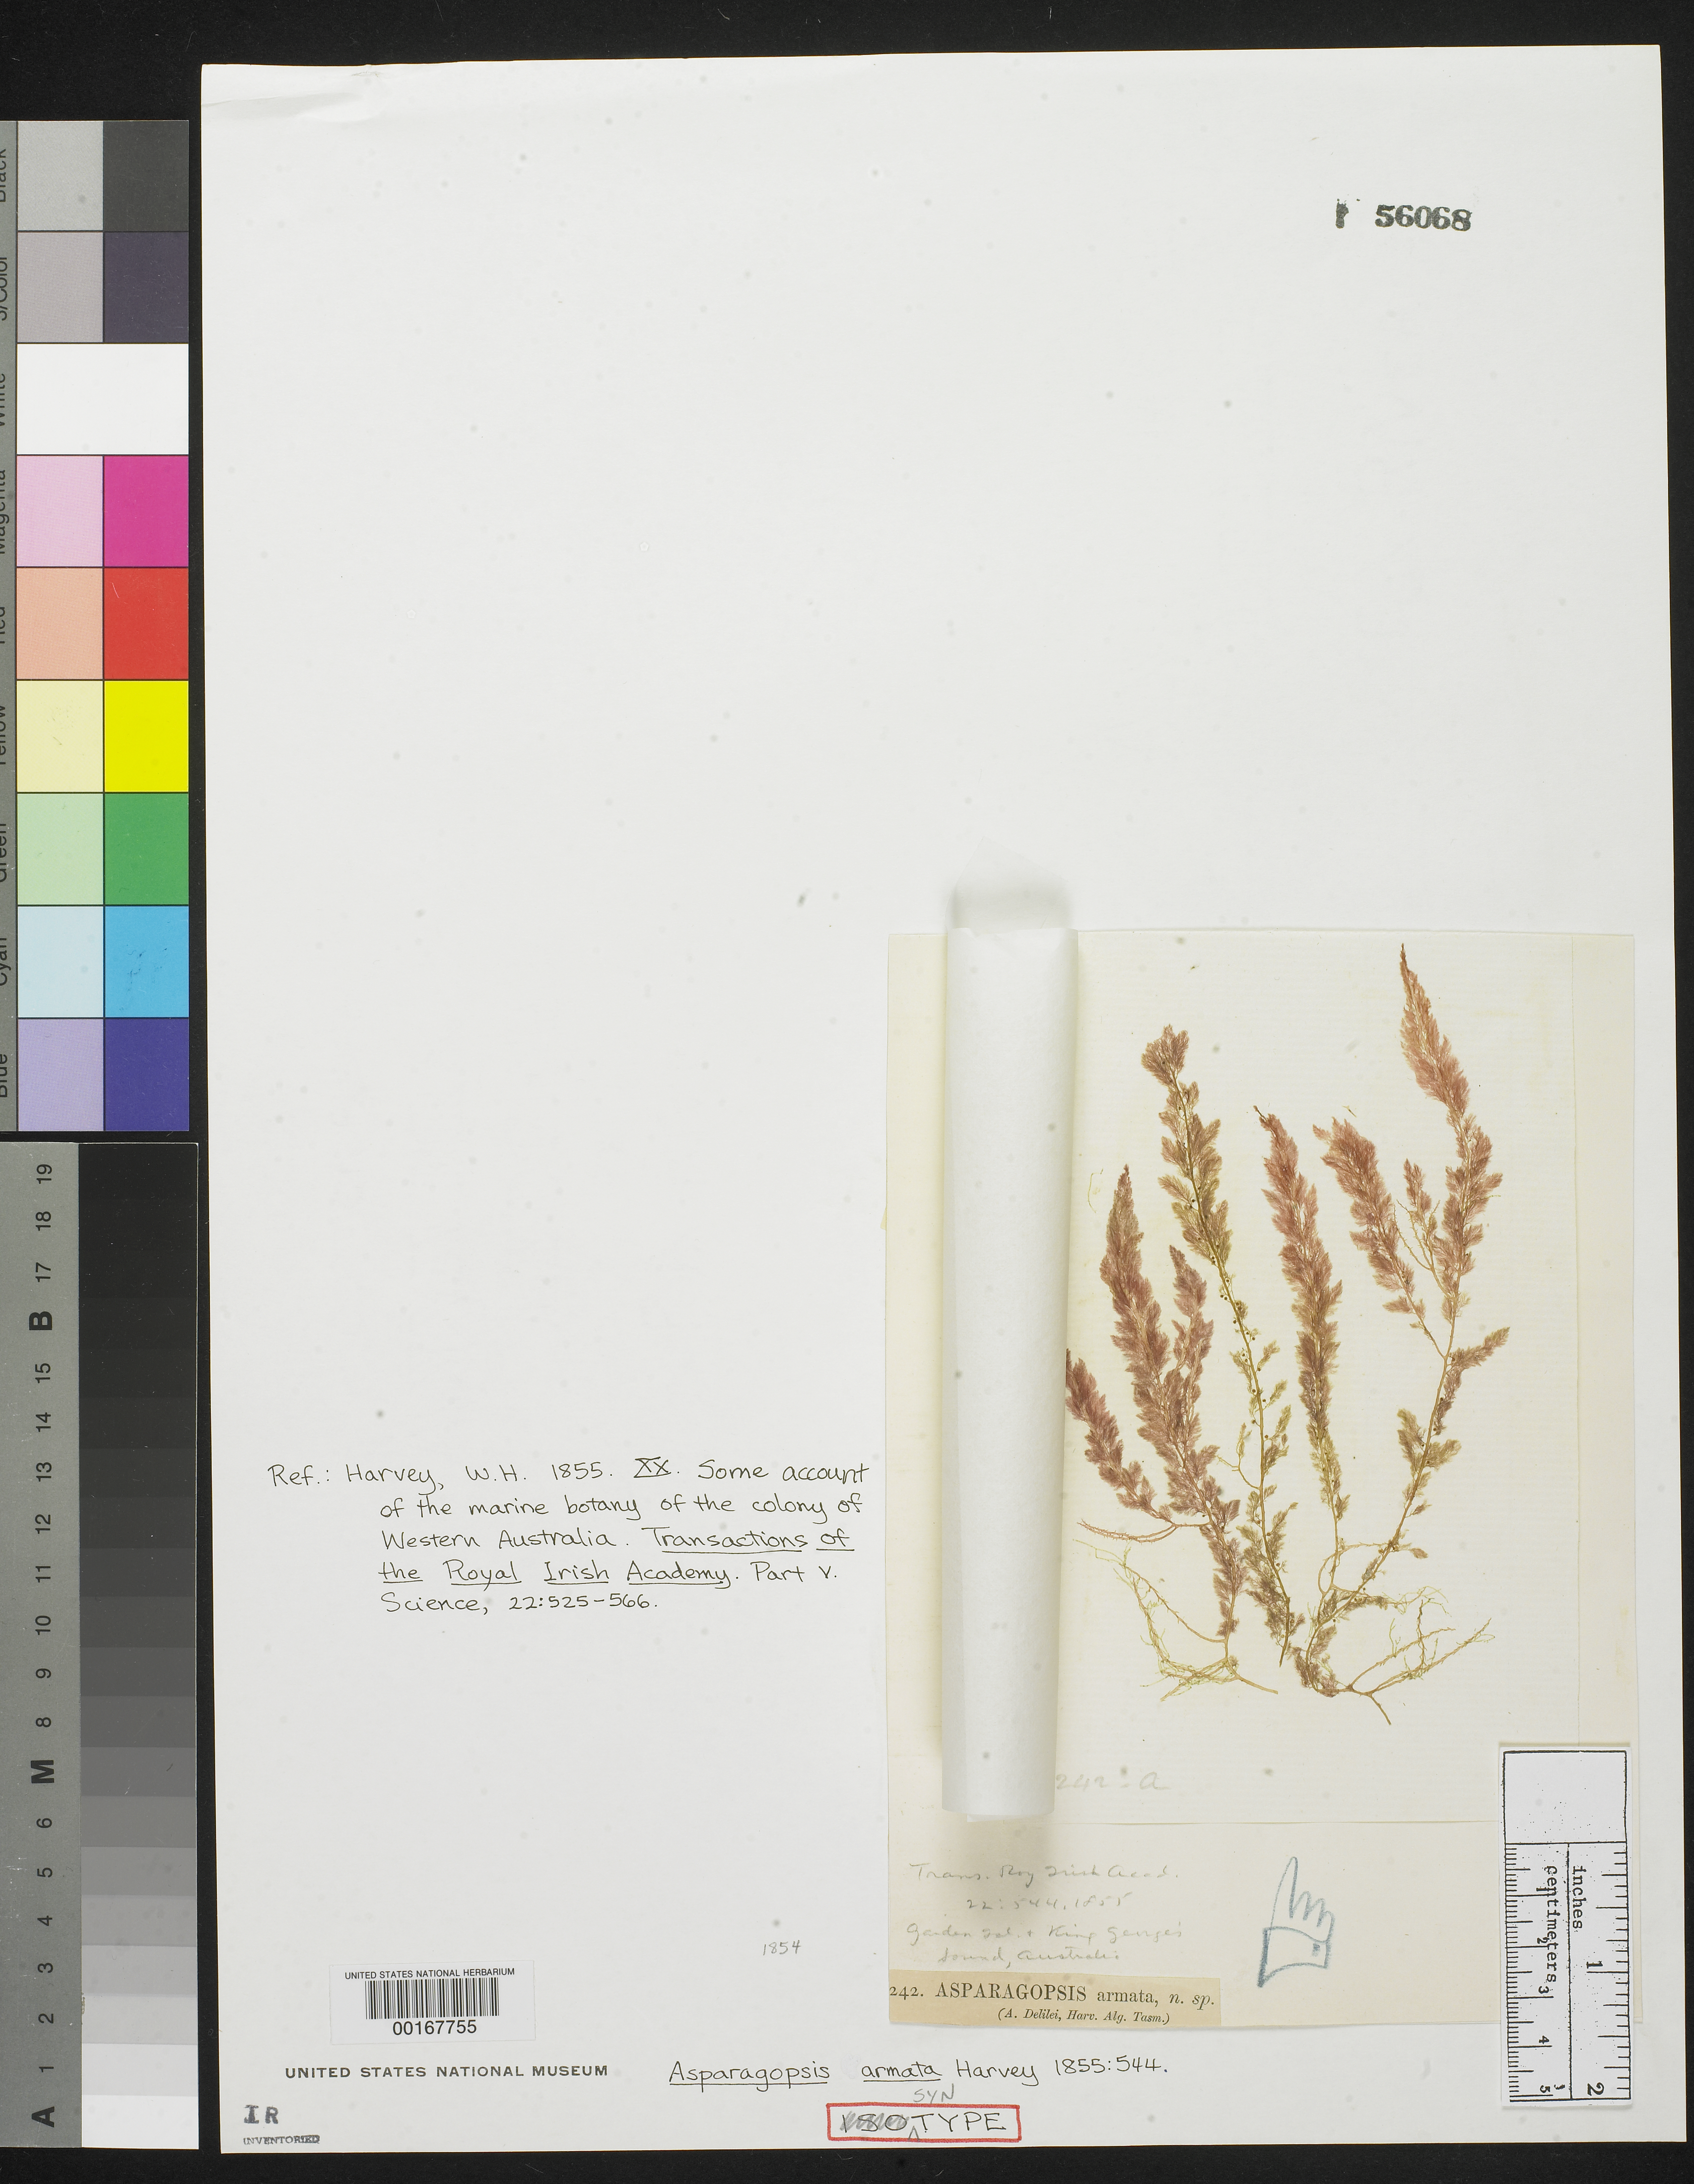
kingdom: Plantae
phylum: Rhodophyta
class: Florideophyceae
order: Bonnemaisoniales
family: Bonnemaisoniaceae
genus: Asparagopsis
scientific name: Asparagopsis armata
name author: Harv.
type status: Syntype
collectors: W. Harvey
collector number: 242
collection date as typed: Fal 1854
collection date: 1854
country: Australia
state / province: Western Australia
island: Garden Island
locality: King George Sound.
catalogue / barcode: US 56068